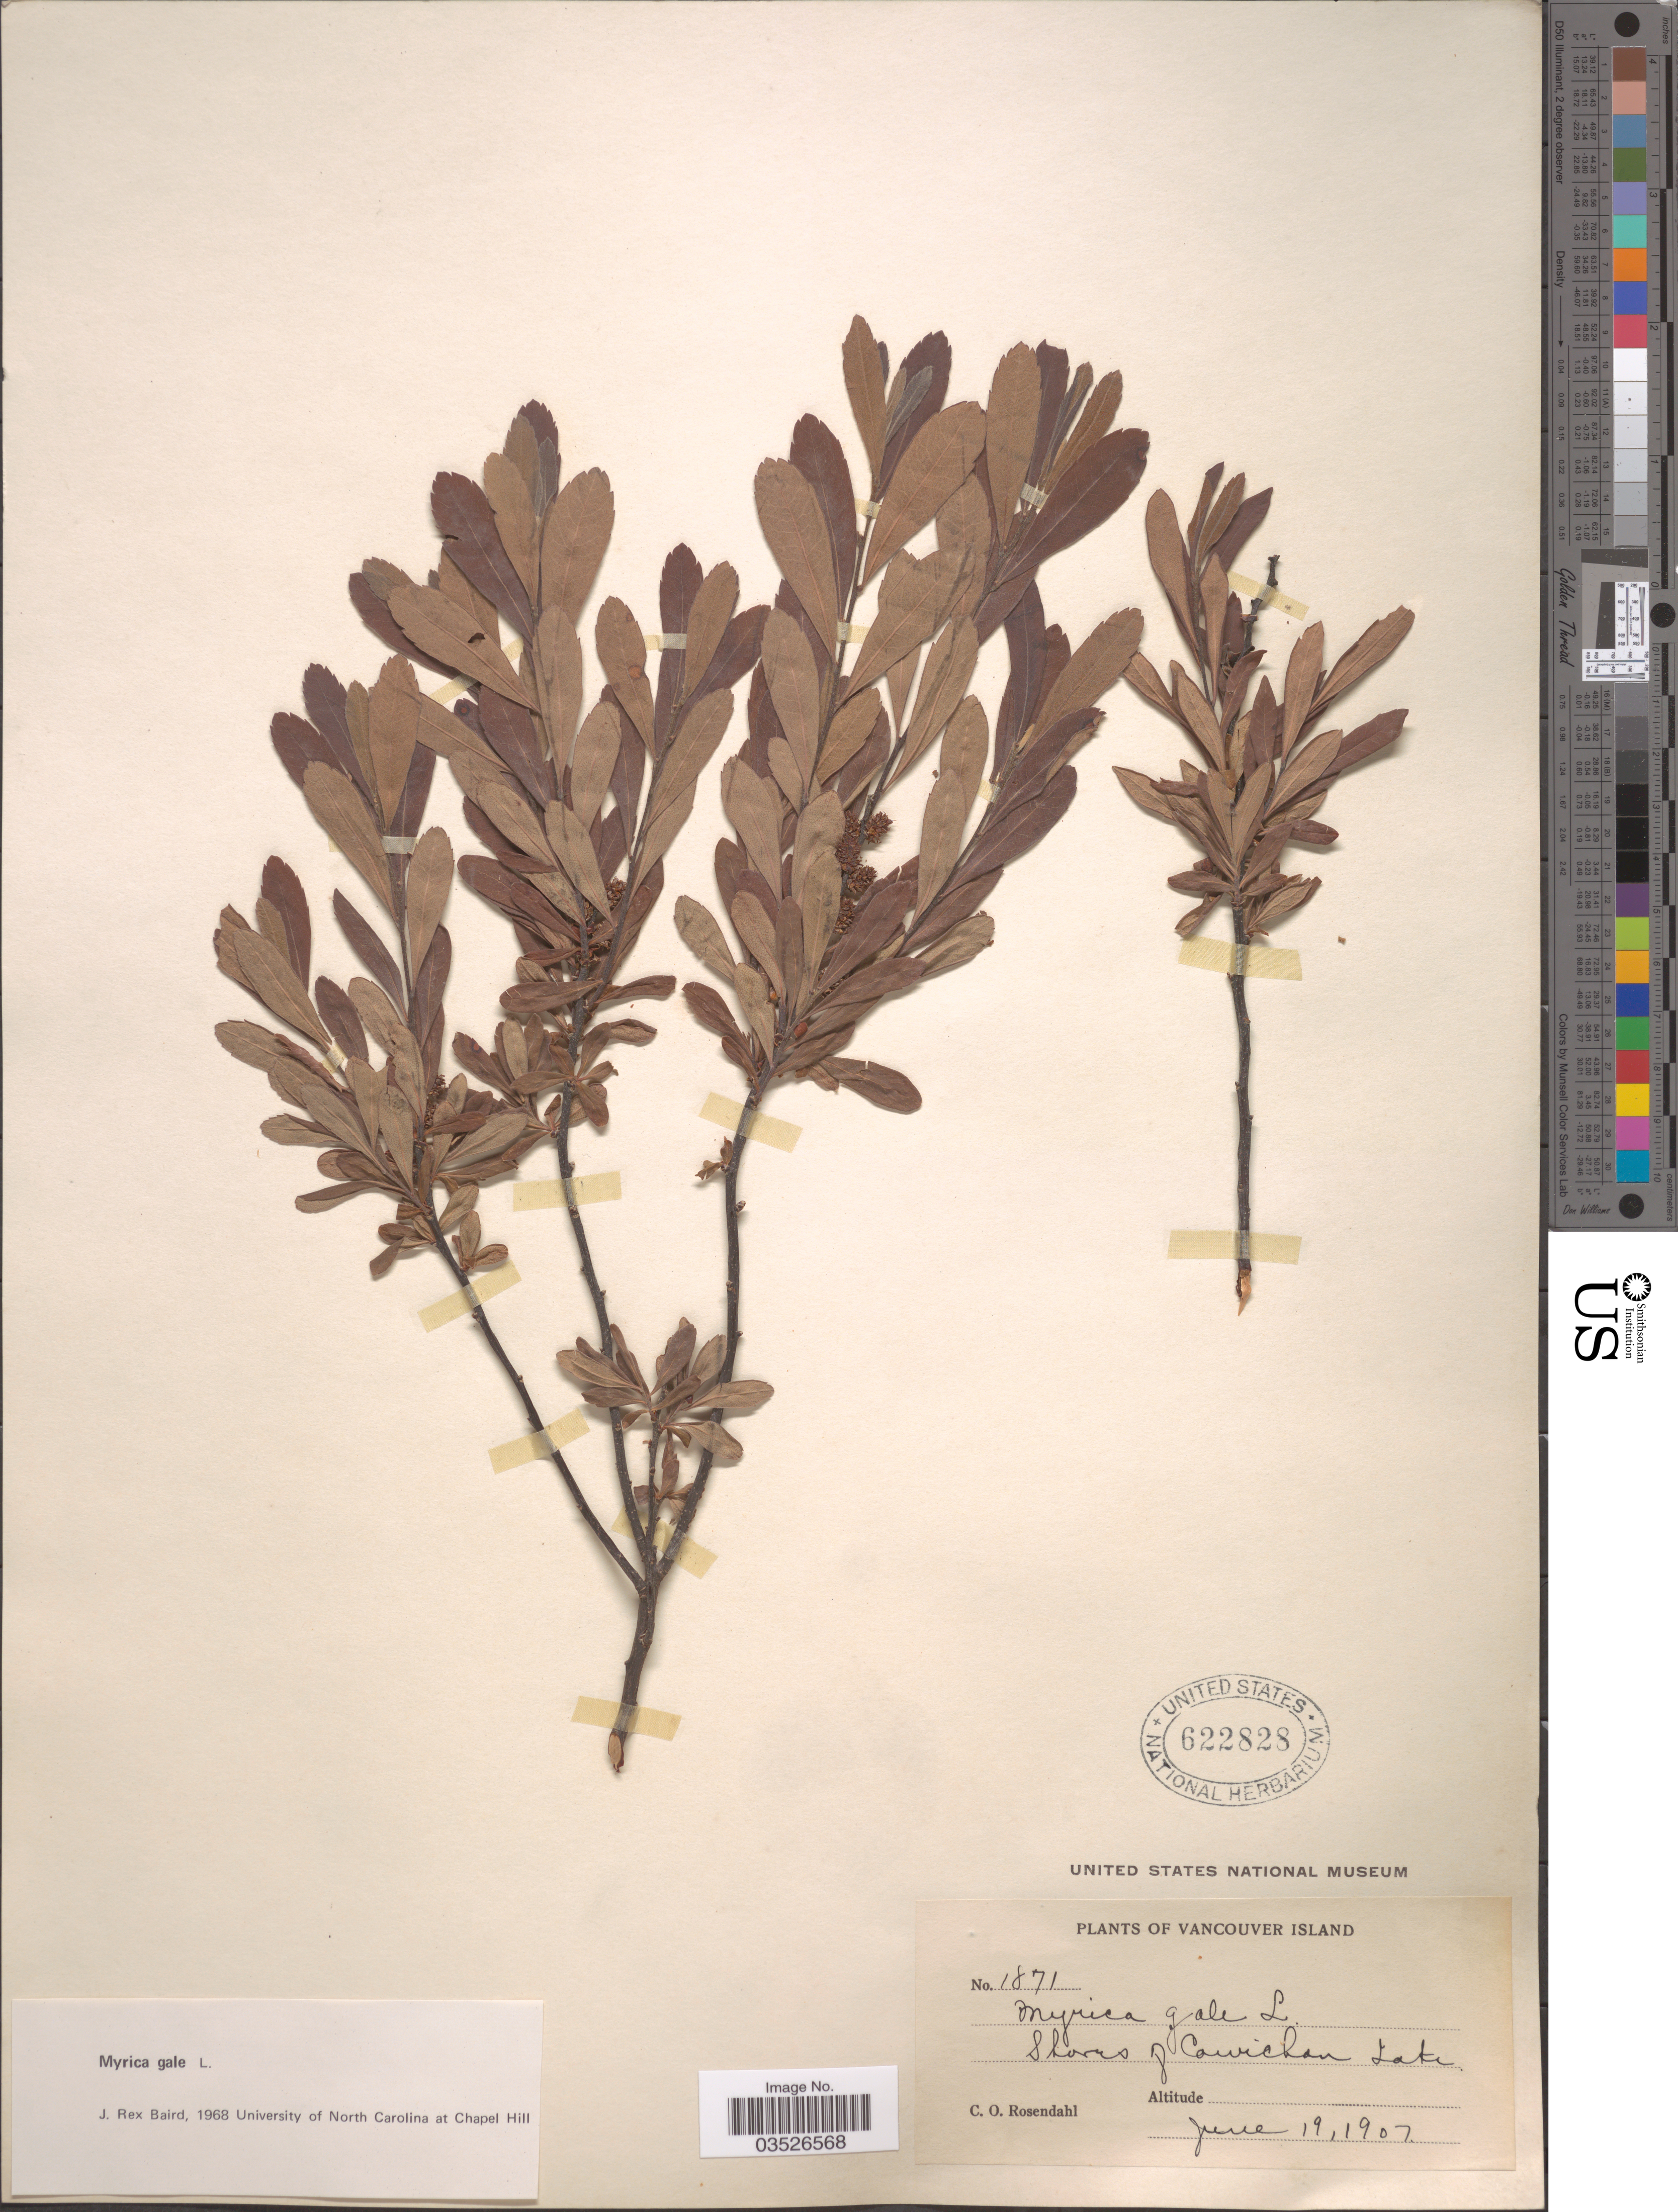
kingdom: Plantae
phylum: Tracheophyta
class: Magnoliopsida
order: Fagales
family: Myricaceae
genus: Myrica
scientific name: Myrica gale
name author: L.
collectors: C. O. Rosendahl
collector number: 1871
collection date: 1907-06-19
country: Canada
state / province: British Columbia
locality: Vancouver Island. Shores of Cowichan Lake.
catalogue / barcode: US 622828